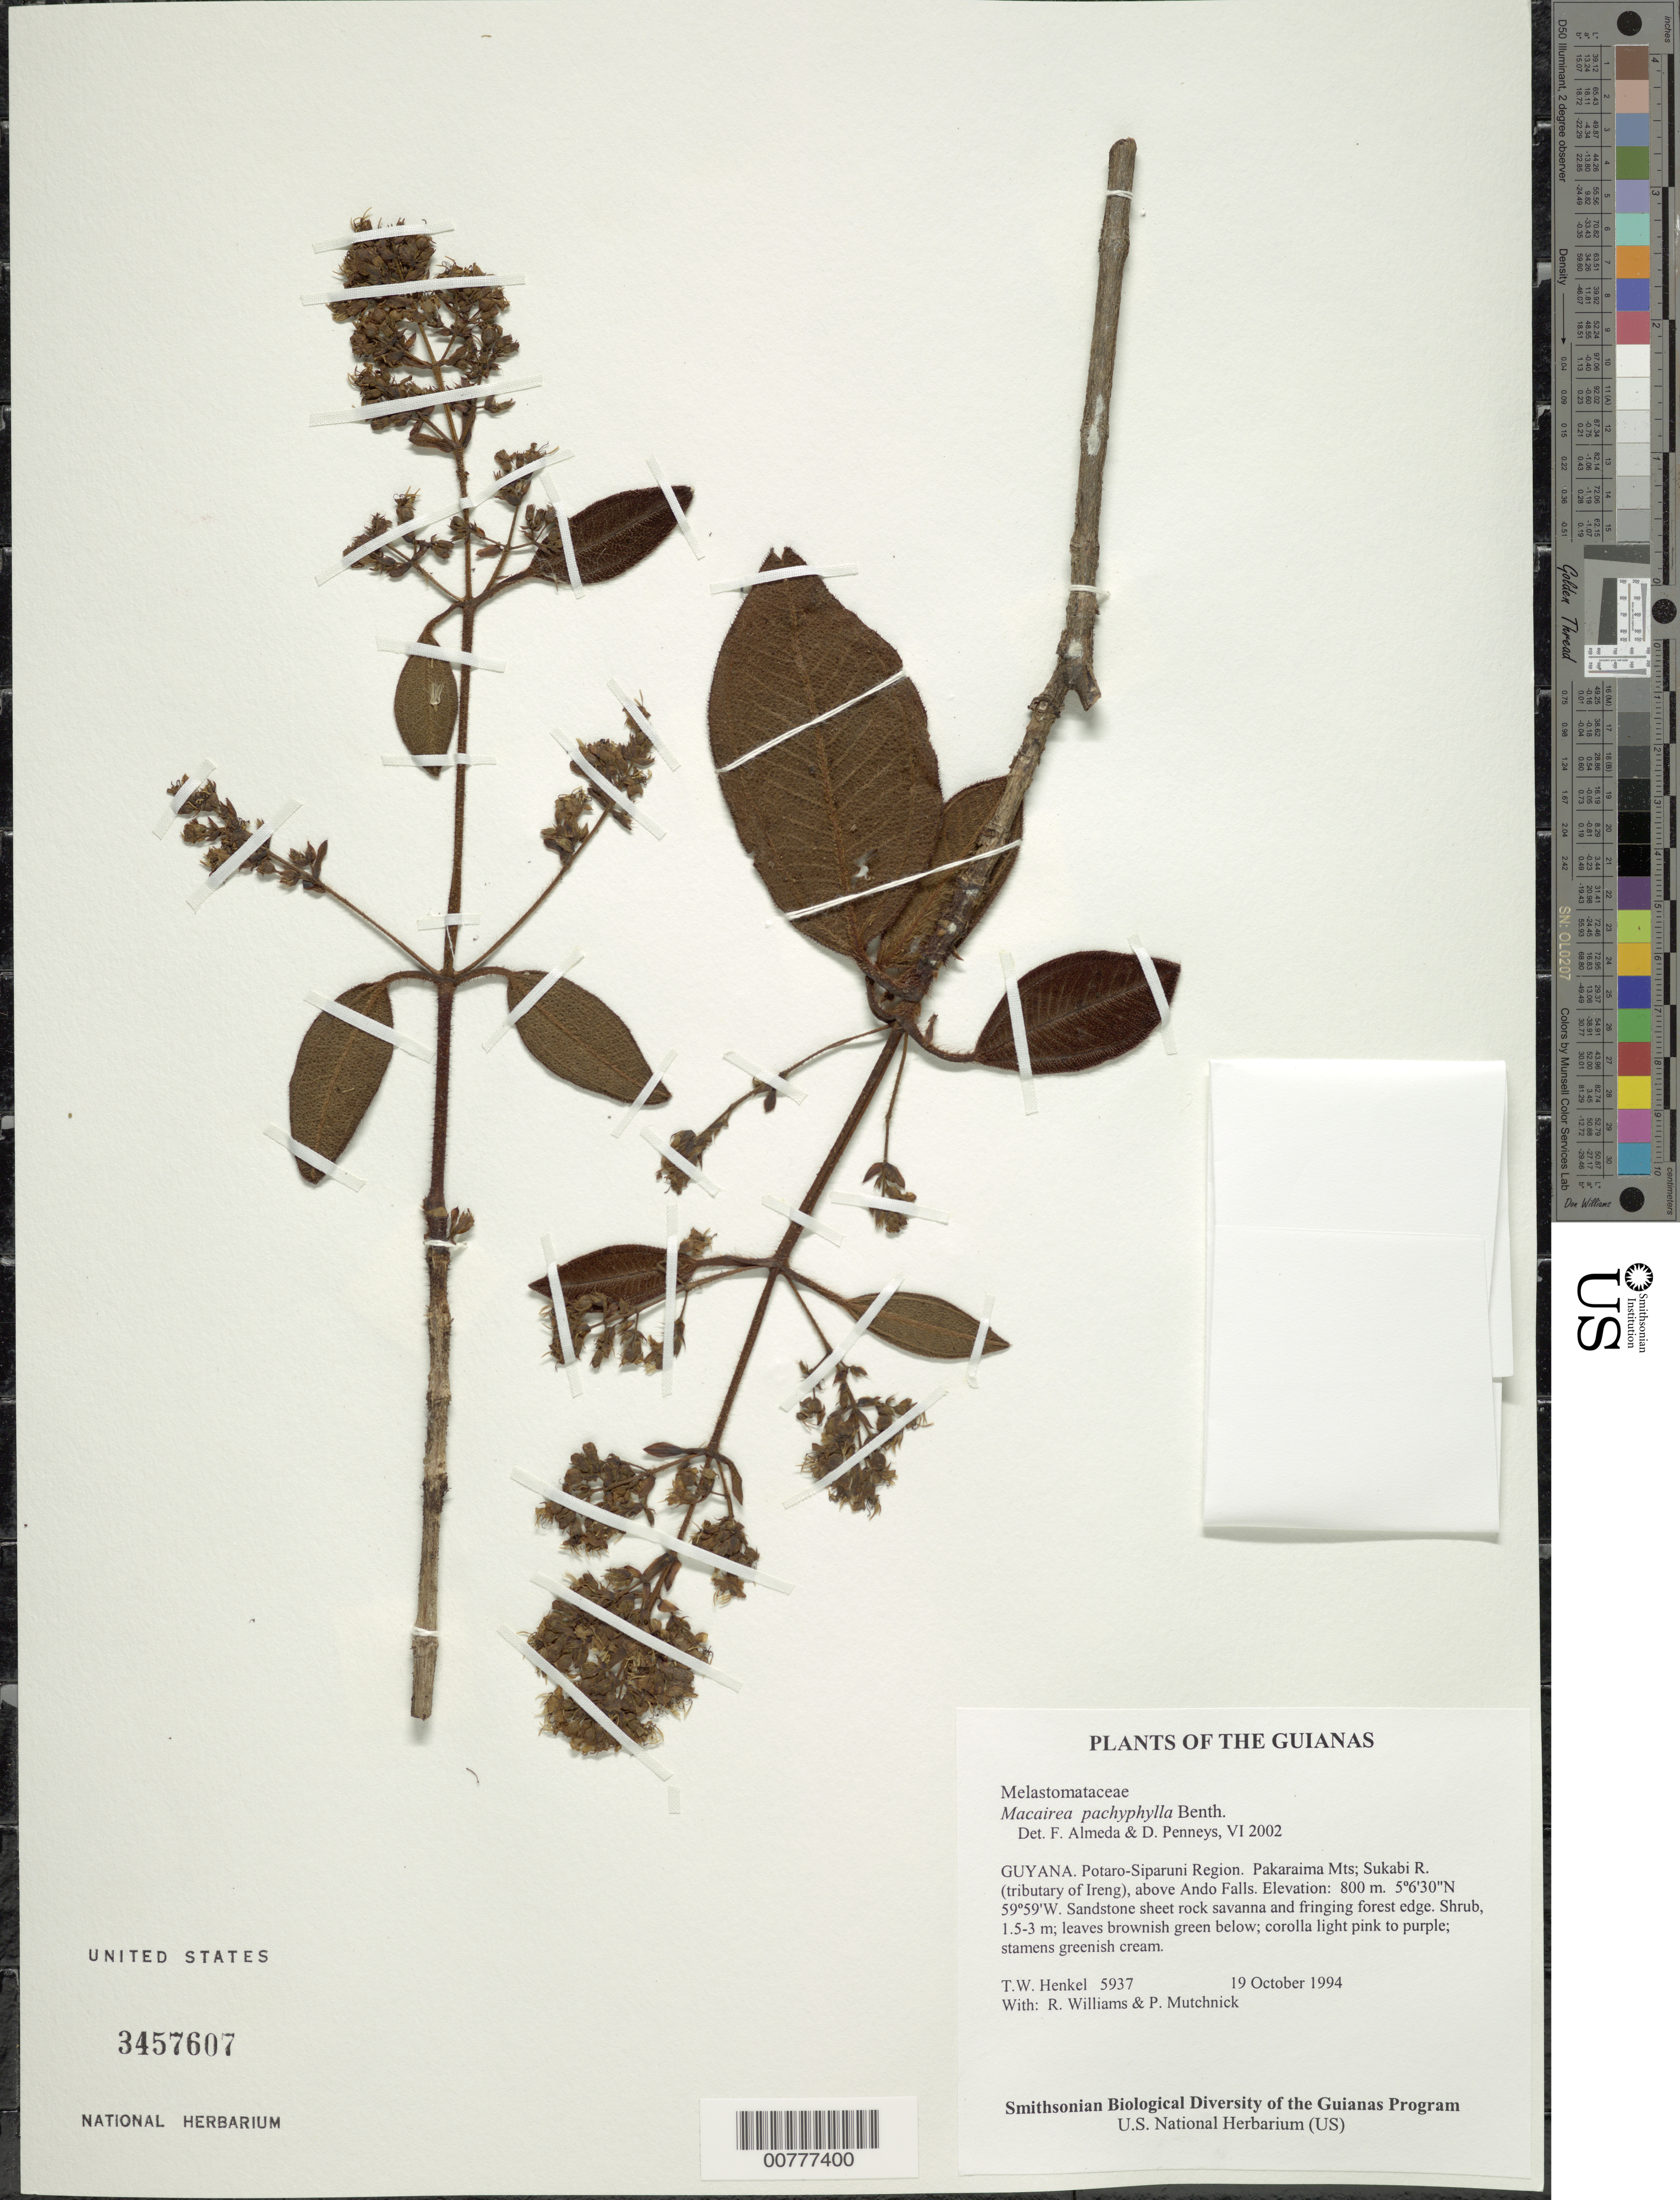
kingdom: Plantae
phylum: Tracheophyta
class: Magnoliopsida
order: Myrtales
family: Melastomataceae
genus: Macairea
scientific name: Macairea pachyphylla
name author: Benth.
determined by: Almeda, F.; Penneys, D. S.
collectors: T. Henkel, R. Williams & P. Mutchnick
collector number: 5937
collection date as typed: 19 October 1994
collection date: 1994-10-19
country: Guyana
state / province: Potaro-Siparuni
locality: Pakaraima Mts; Sukabi R. (tributary of Ireng), above Ando Falls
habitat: Sandstone sheet rock savanna and fringing forest edge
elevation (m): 800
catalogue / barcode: US 3457607